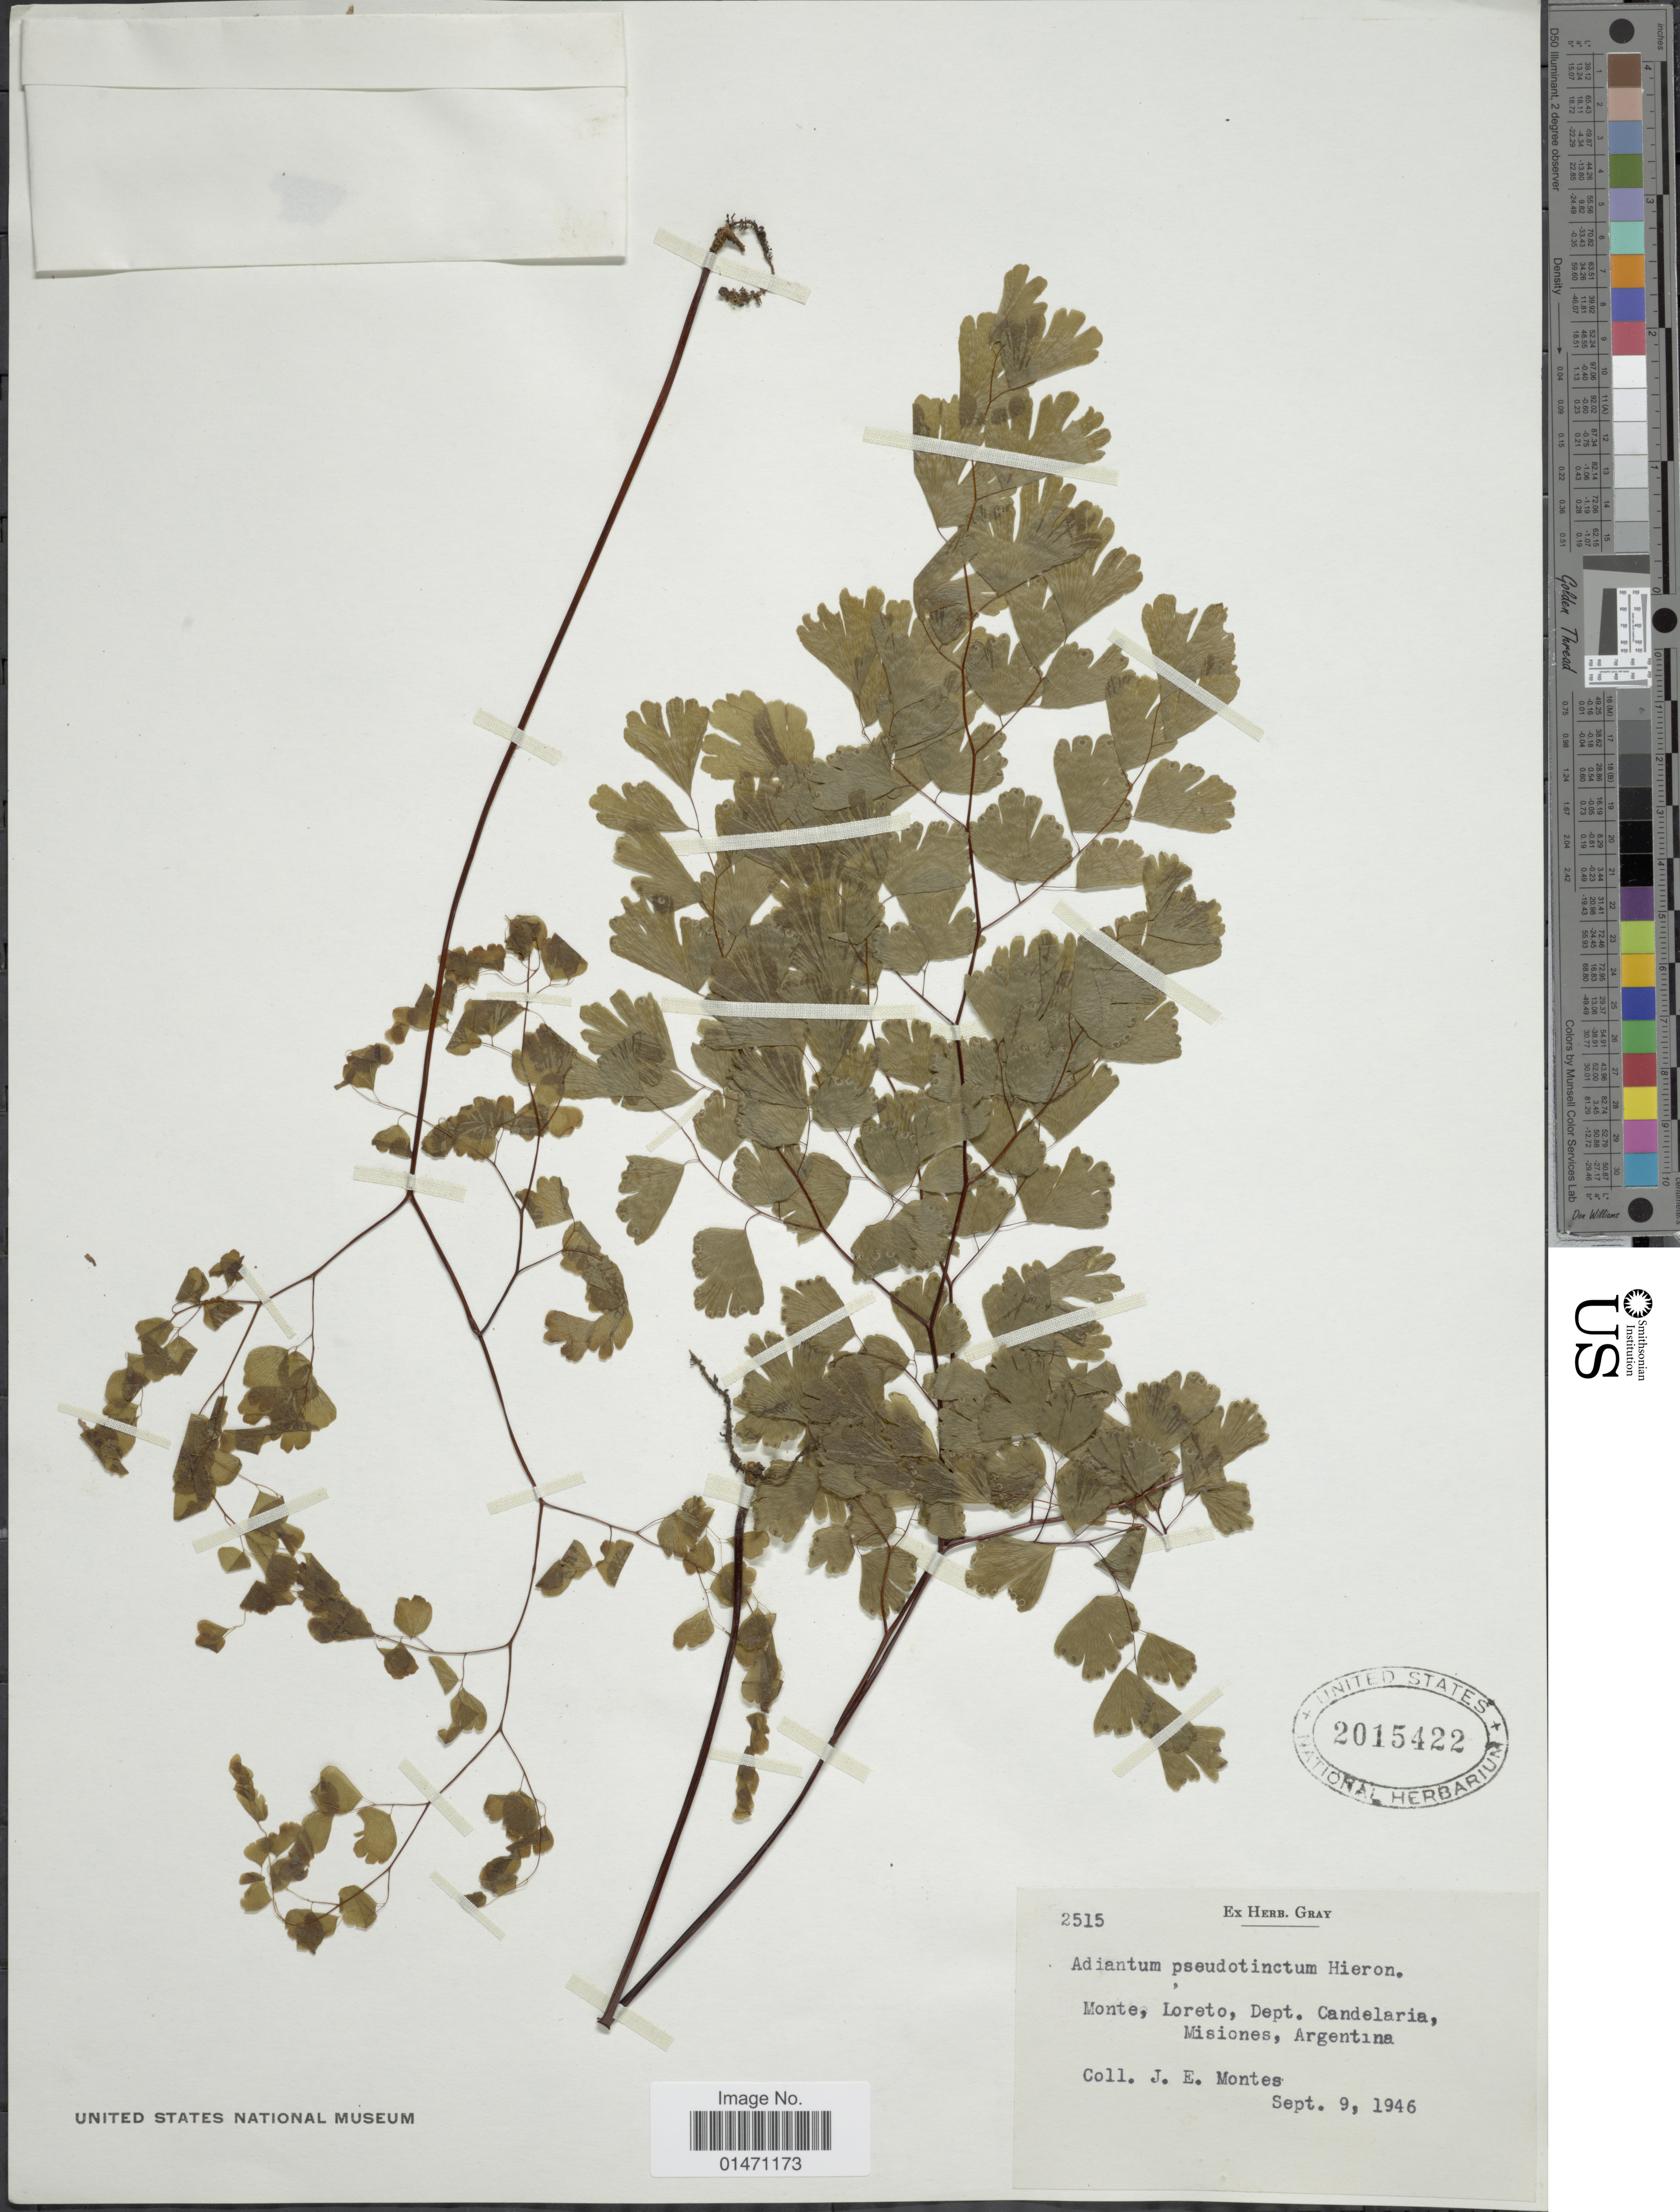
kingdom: Plantae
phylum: Tracheophyta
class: Polypodiopsida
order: Polypodiales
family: Pteridaceae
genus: Adiantum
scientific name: Adiantum pseudotinctum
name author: Hieron.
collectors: J. E. Montes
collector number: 2515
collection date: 1946-09-09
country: Peru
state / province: Loreto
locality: Monte, Loreto, Dept. Candelaria, Misiones, Argentina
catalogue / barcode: US 2015422